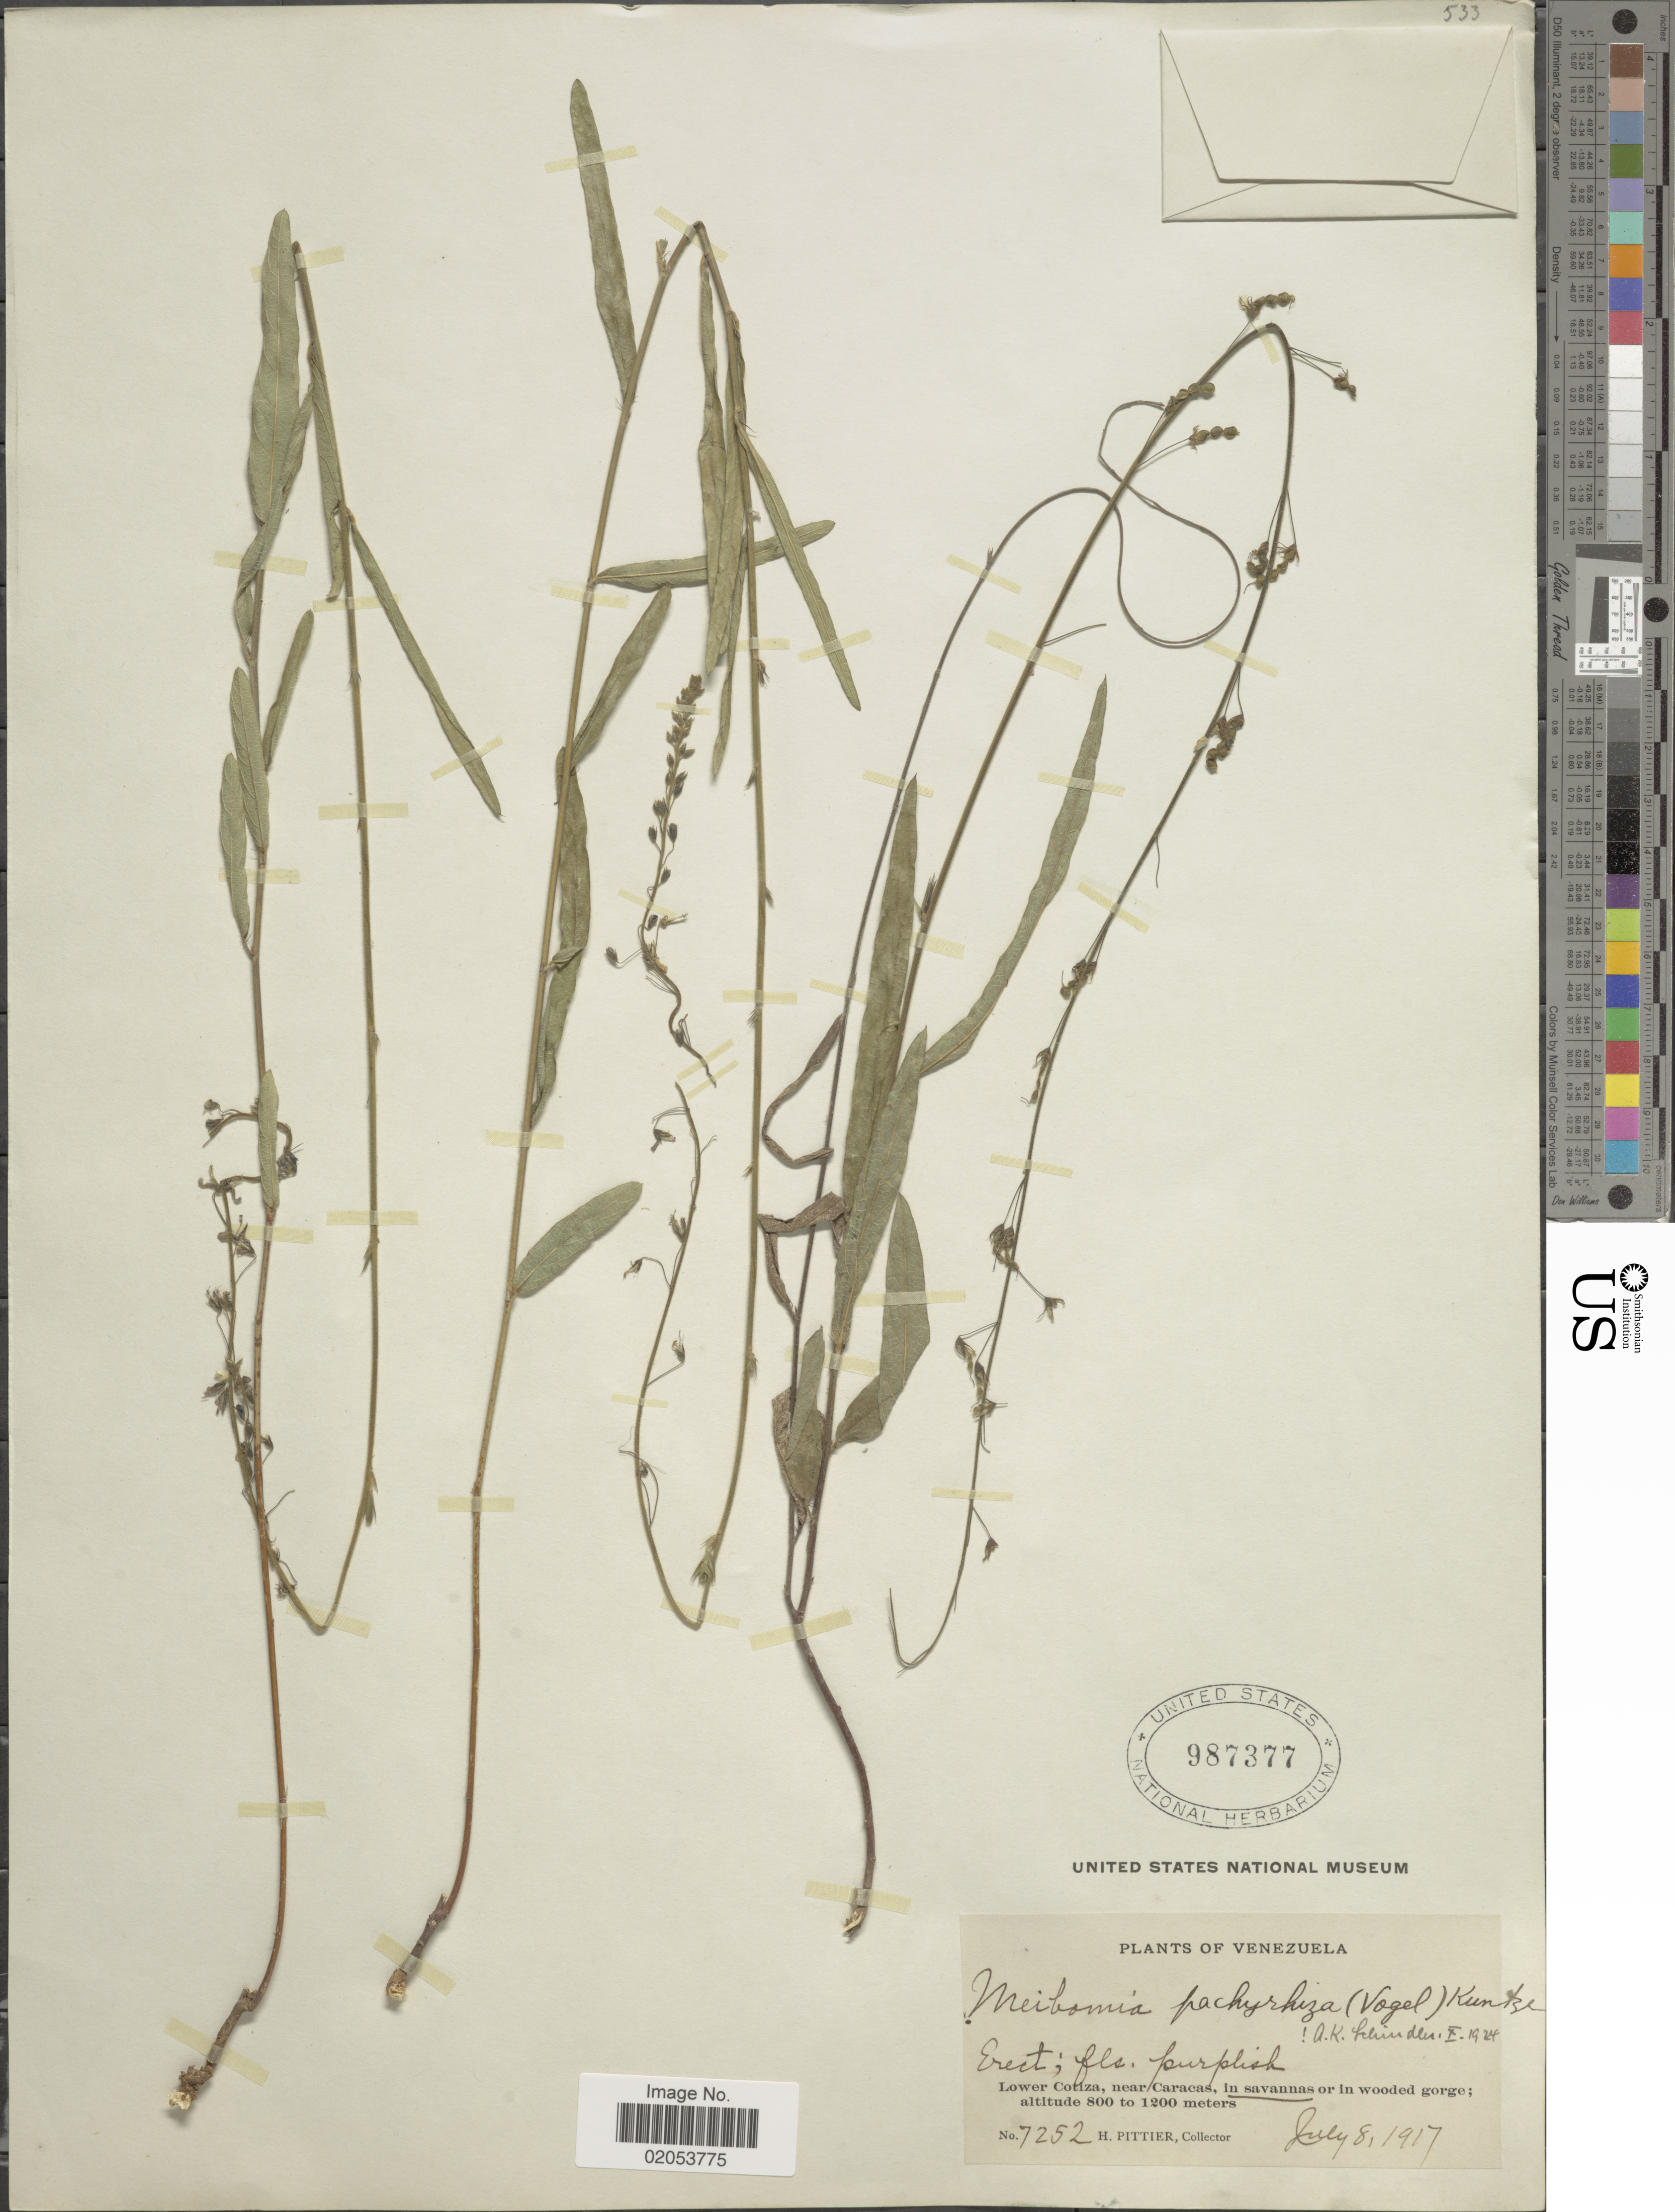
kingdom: Plantae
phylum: Tracheophyta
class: Magnoliopsida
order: Fabales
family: Fabaceae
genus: Desmodium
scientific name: Desmodium pachyrrhizum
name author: Vogel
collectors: H. F. Pittier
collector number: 7252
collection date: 1917-07-08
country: Venezuela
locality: Lower Cotiza, near Caracas, in savannas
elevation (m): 800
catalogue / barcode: US 987377